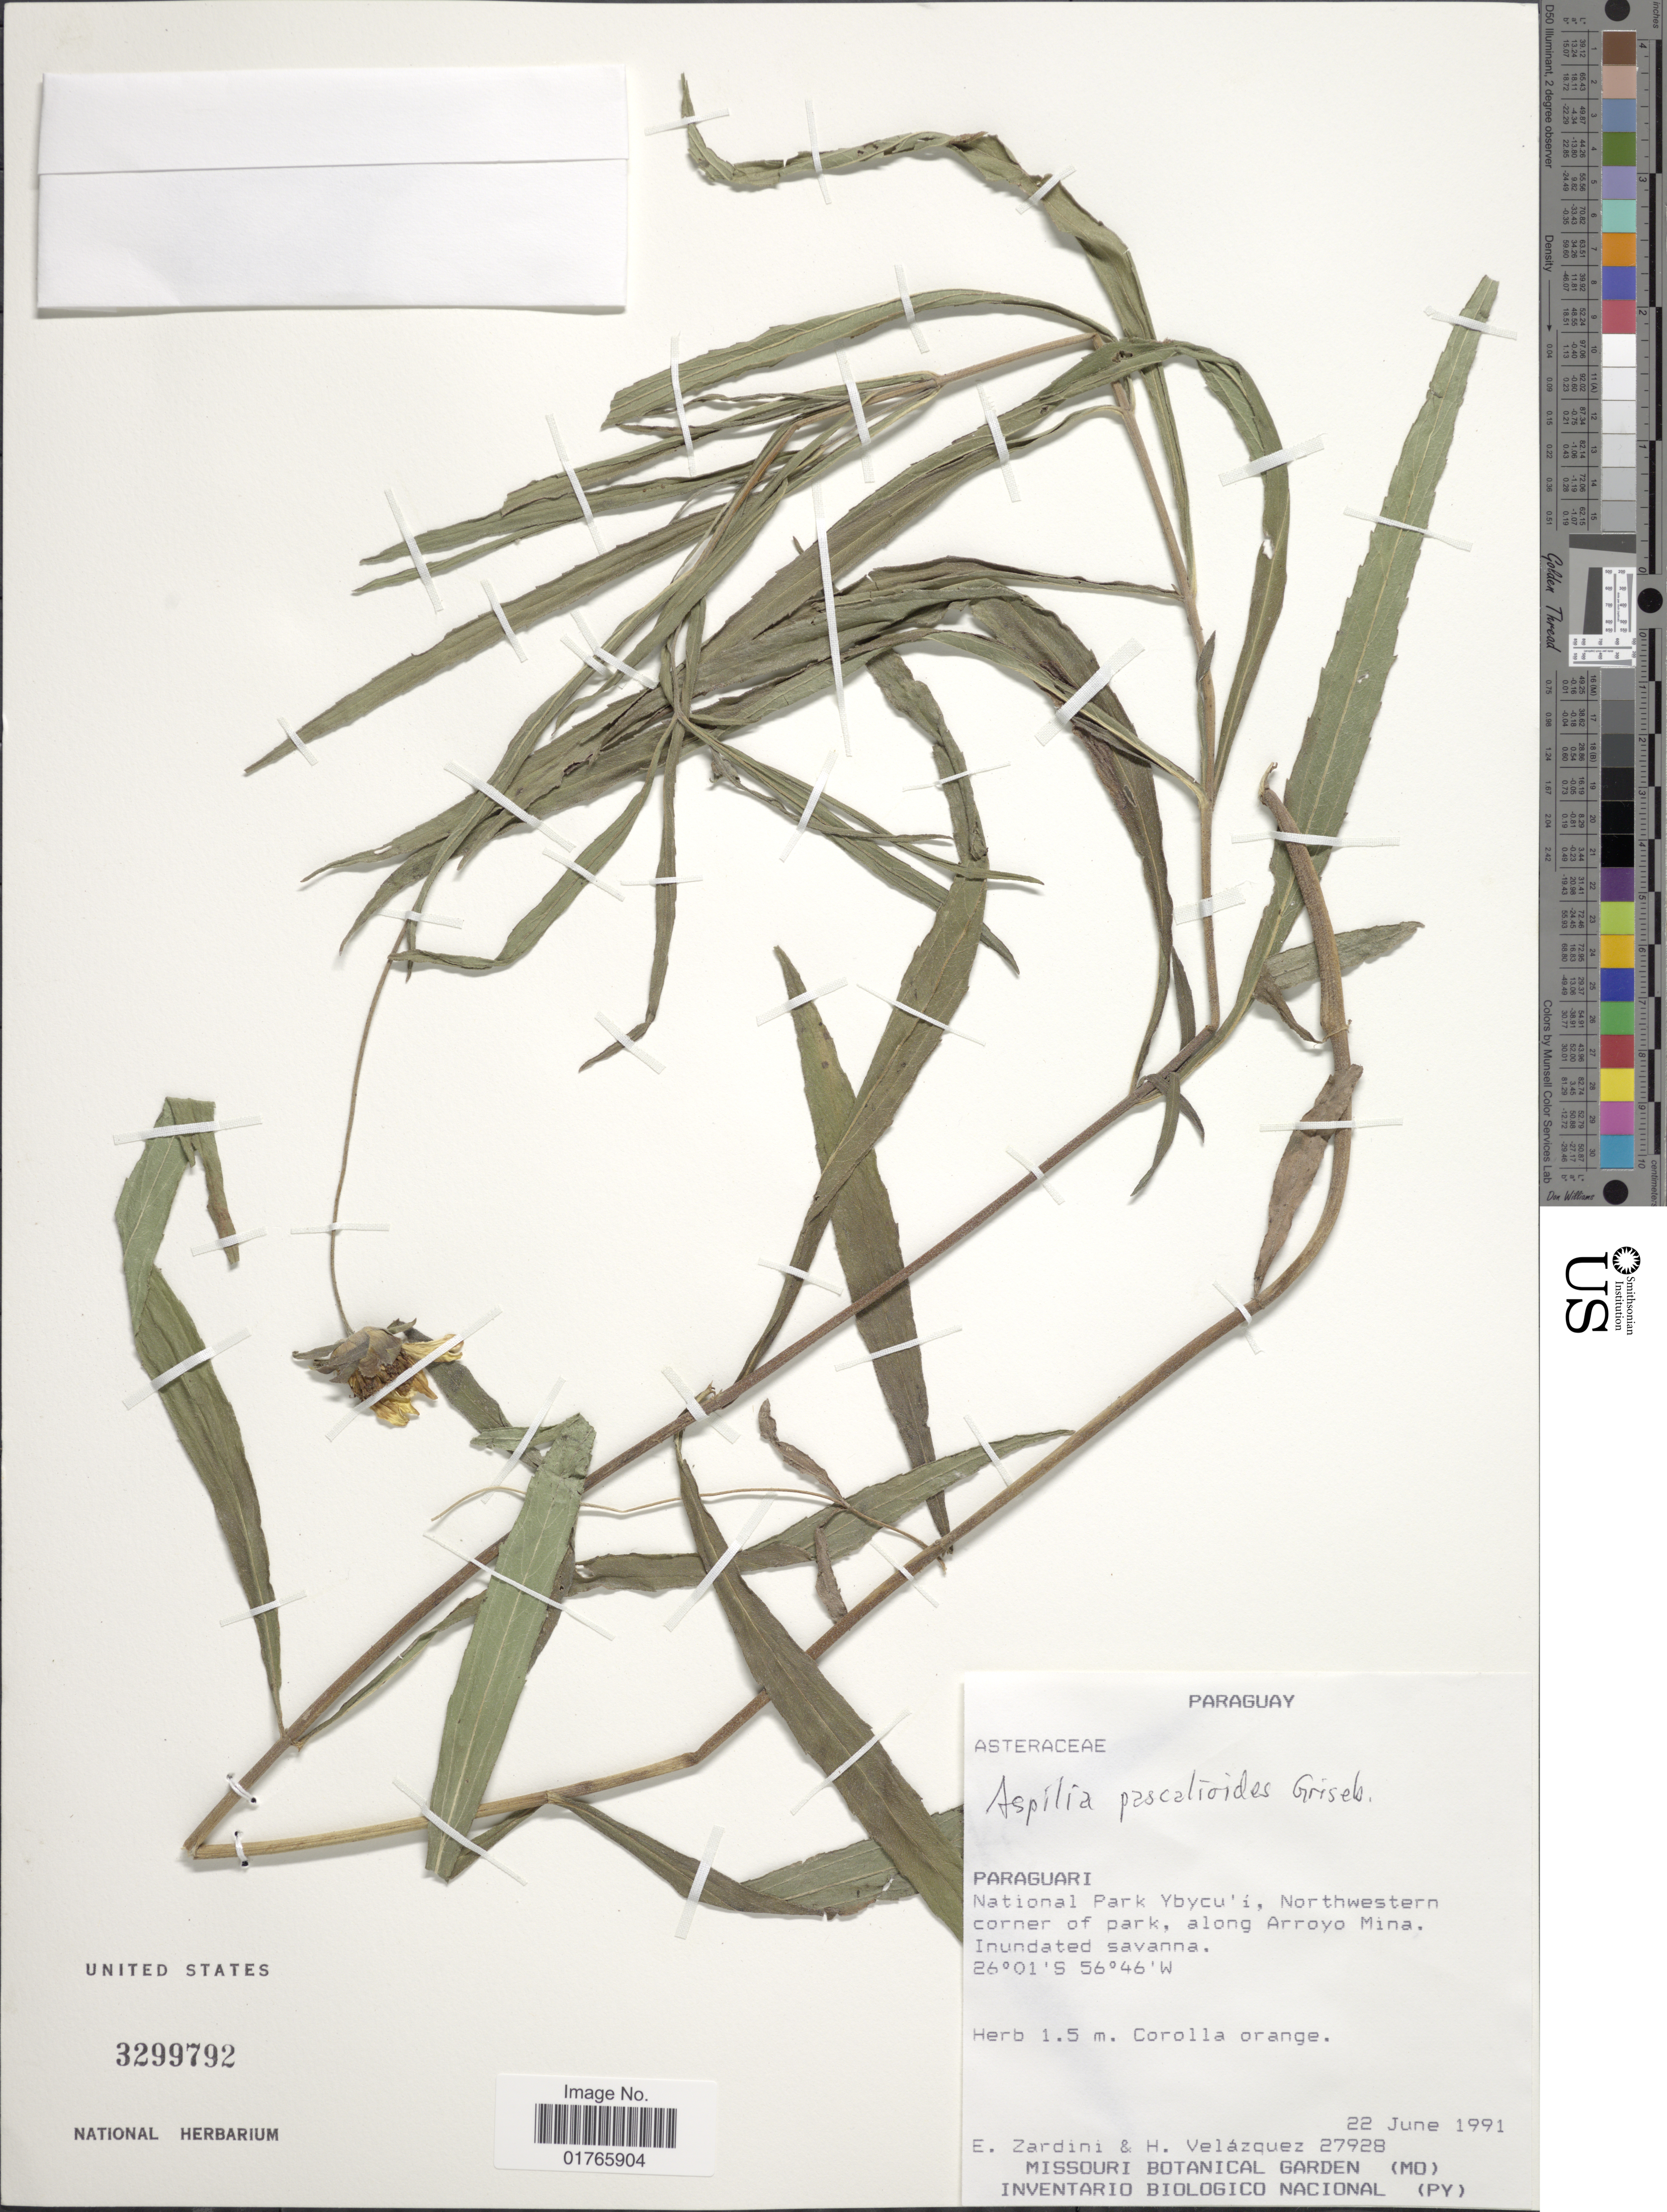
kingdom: Plantae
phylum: Tracheophyta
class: Magnoliopsida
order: Asterales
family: Asteraceae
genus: Aspilia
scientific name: Aspilia pascalioides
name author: Griseb.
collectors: E. M. Zardini & H. Velázquez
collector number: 27928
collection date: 1991-06-22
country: Paraguay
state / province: Paraguari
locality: National Park Ybycu'i, northwestern corner of park, along Arroyo Mina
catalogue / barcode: US 3299792